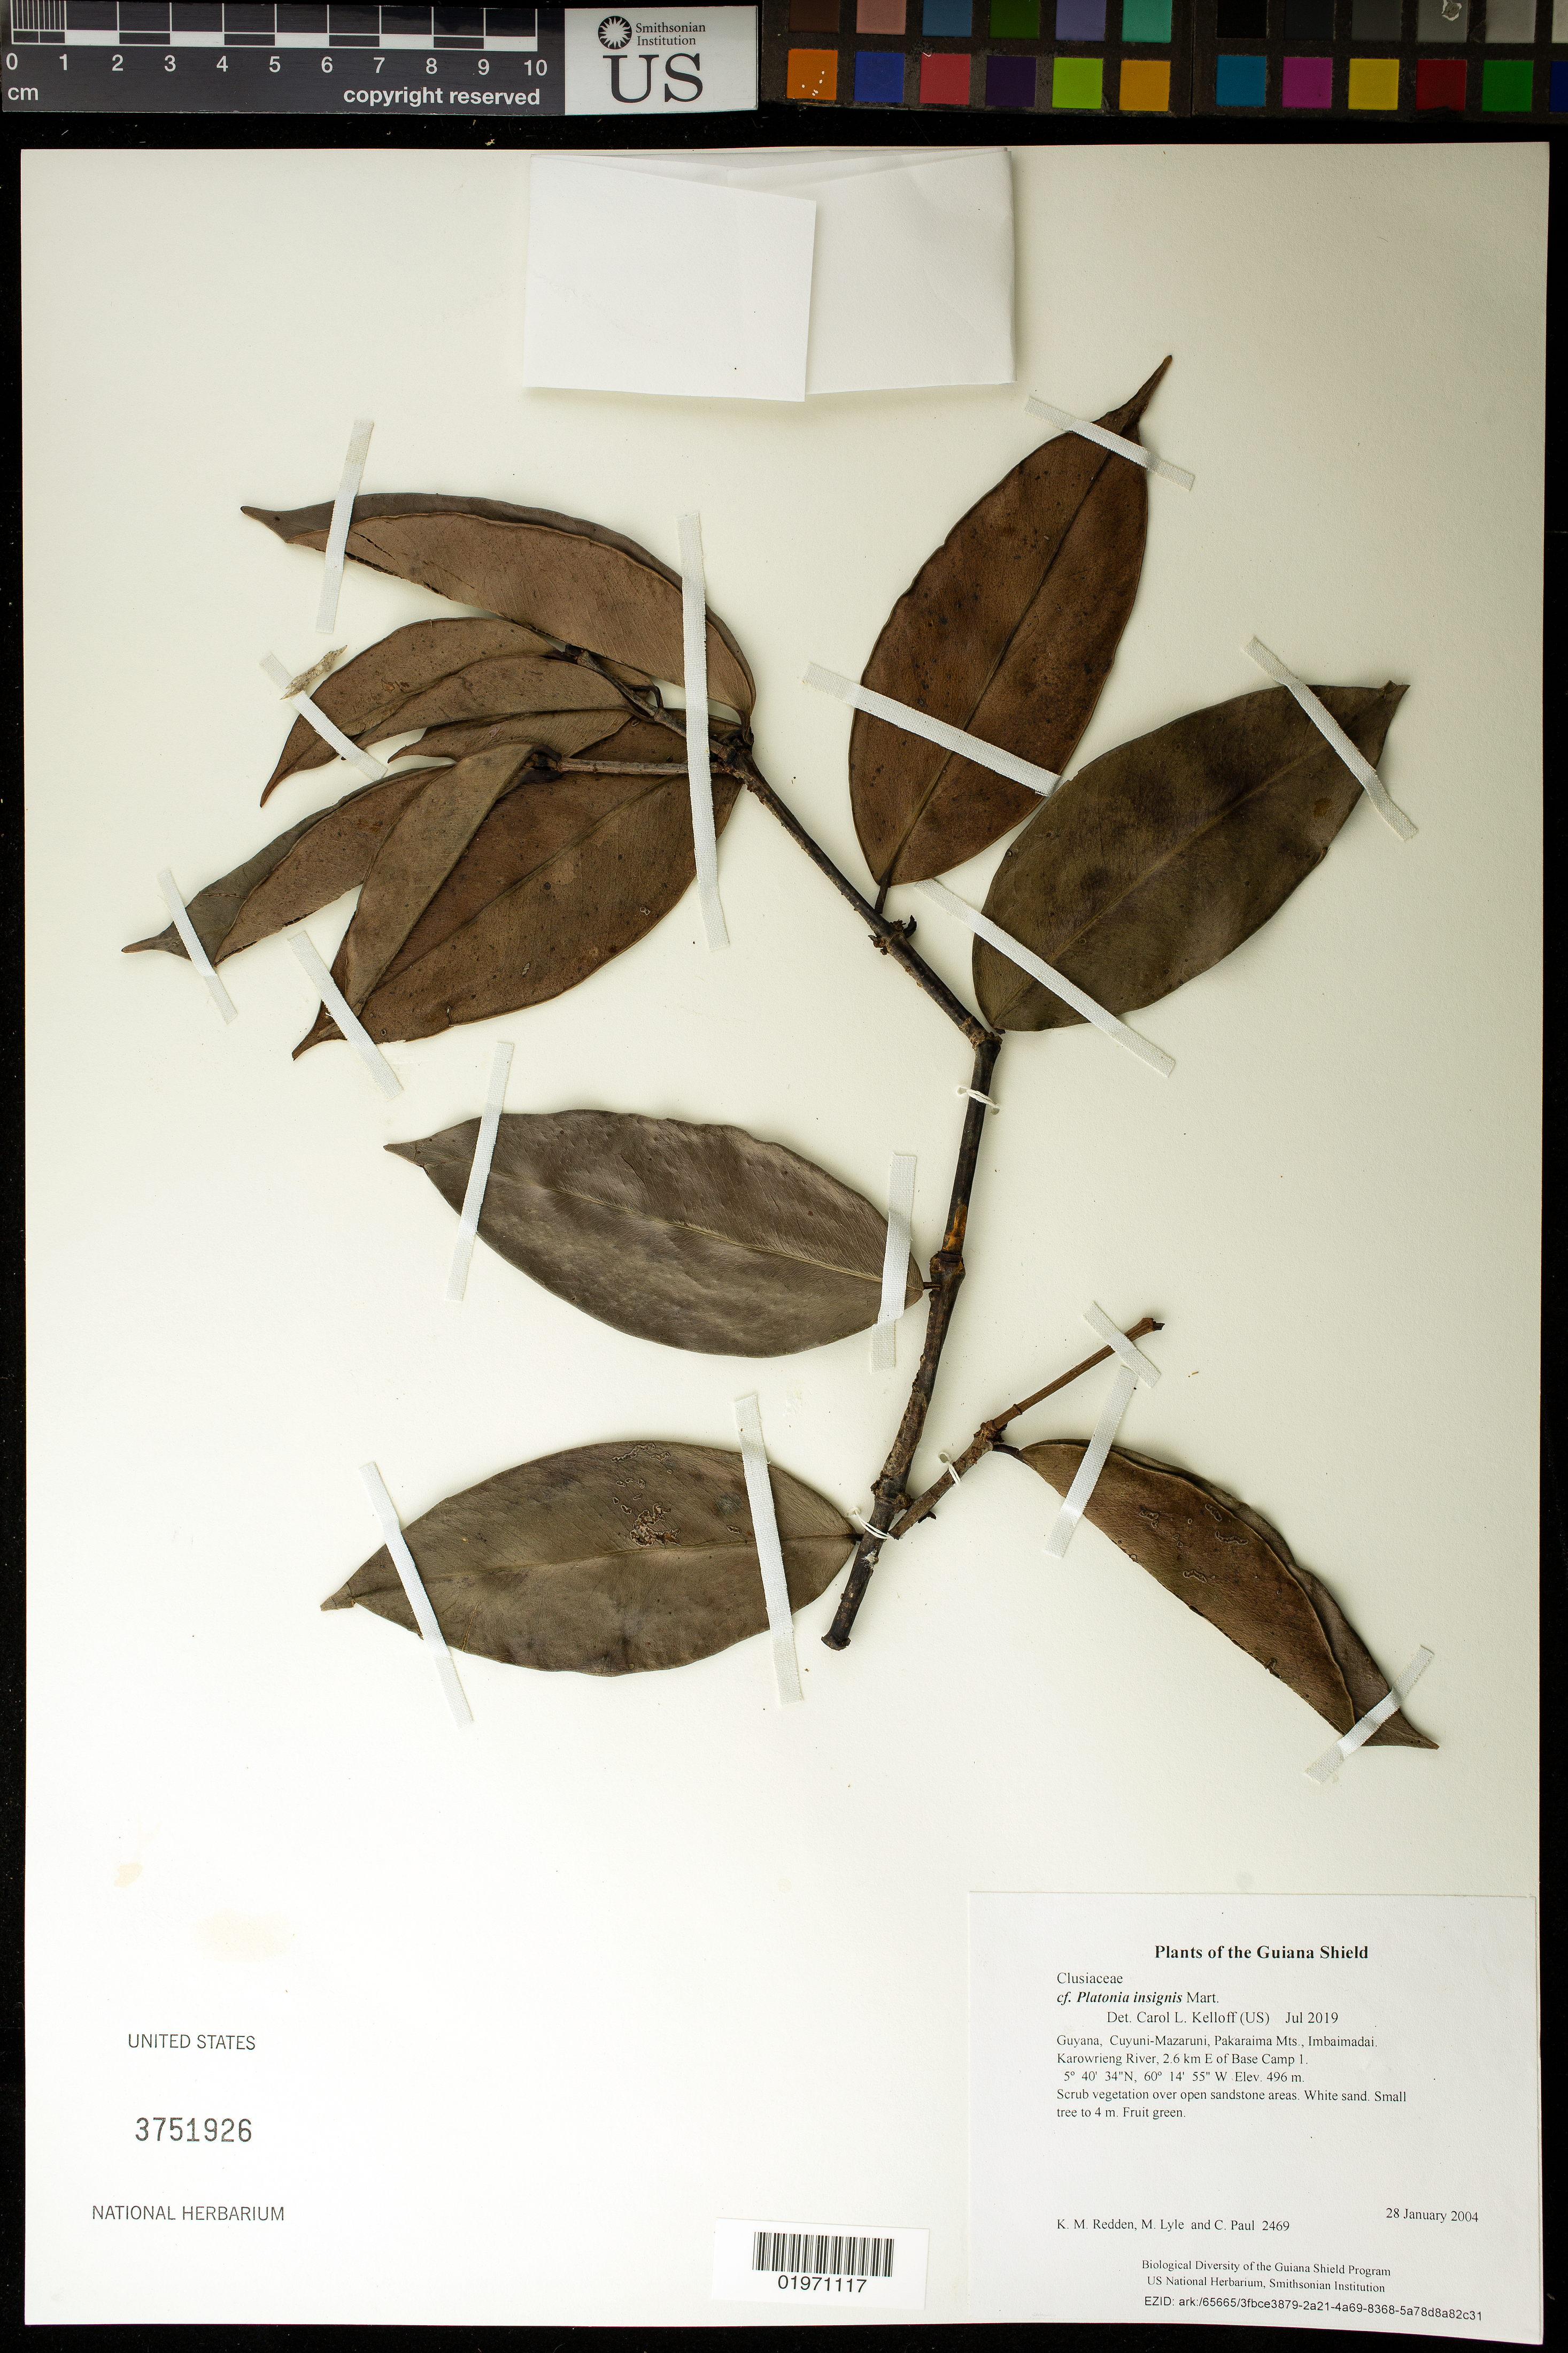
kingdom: Plantae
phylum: Tracheophyta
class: Magnoliopsida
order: Malpighiales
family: Clusiaceae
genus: Platonia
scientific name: Platonia insignis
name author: Mart.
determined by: Kelloff, Carol L., (US), Smithsonian Institution - National Museum of Natural History (UNITED STATES)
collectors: K. M. Redden, M. Lyle & C. Paul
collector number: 2469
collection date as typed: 28 January 2004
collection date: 2004-01-28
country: Guyana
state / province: Cuyuni-Mazaruni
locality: Pakaraima Mts., Imbaimadai. Karowrieng River, 2.6 km E of Base Camp 1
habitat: Scrub vegetation over open sandstone areas. White sand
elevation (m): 496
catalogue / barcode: US 3751926